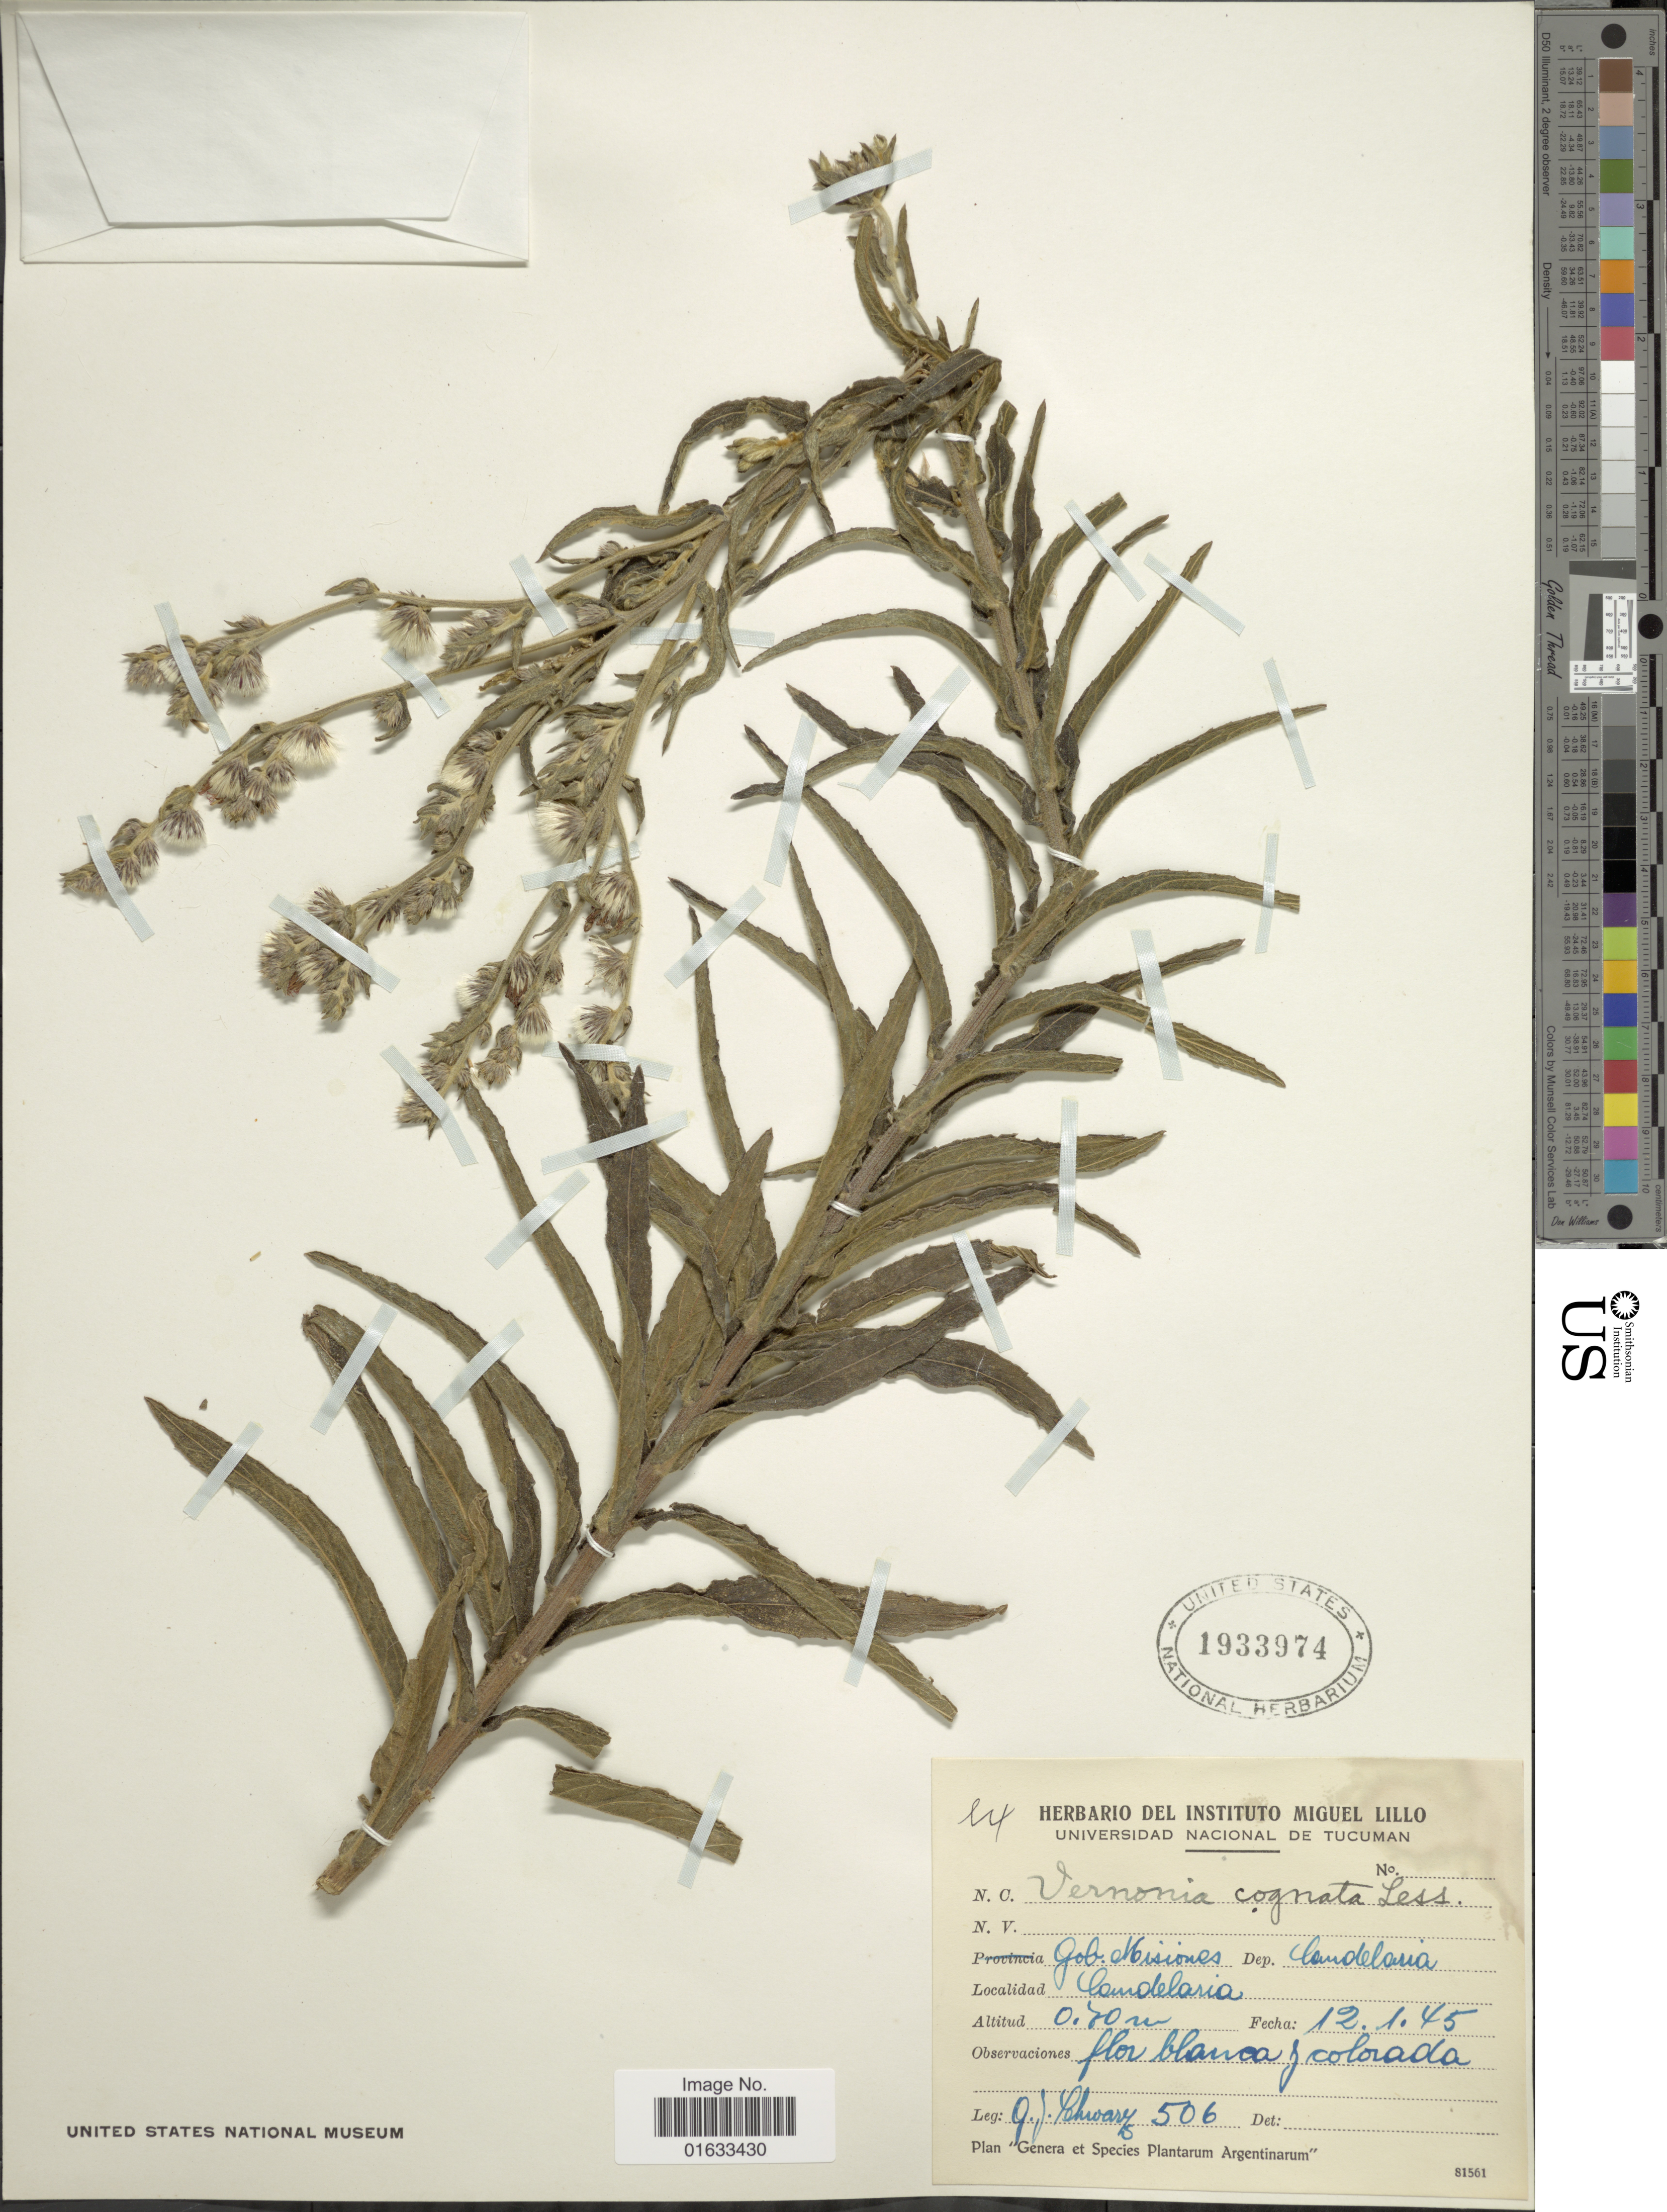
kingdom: Plantae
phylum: Tracheophyta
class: Magnoliopsida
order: Asterales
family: Asteraceae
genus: Chrysolaena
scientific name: Chrysolaena platensis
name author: (Spreng.) H. Rob.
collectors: G. J. Schwarz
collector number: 506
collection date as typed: Transcribed d/m/y: 12/1/45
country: Argentina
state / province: Misiones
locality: Gob. Misiones, Dep. Candelaria, Cadelaria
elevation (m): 0.7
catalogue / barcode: US 1933974